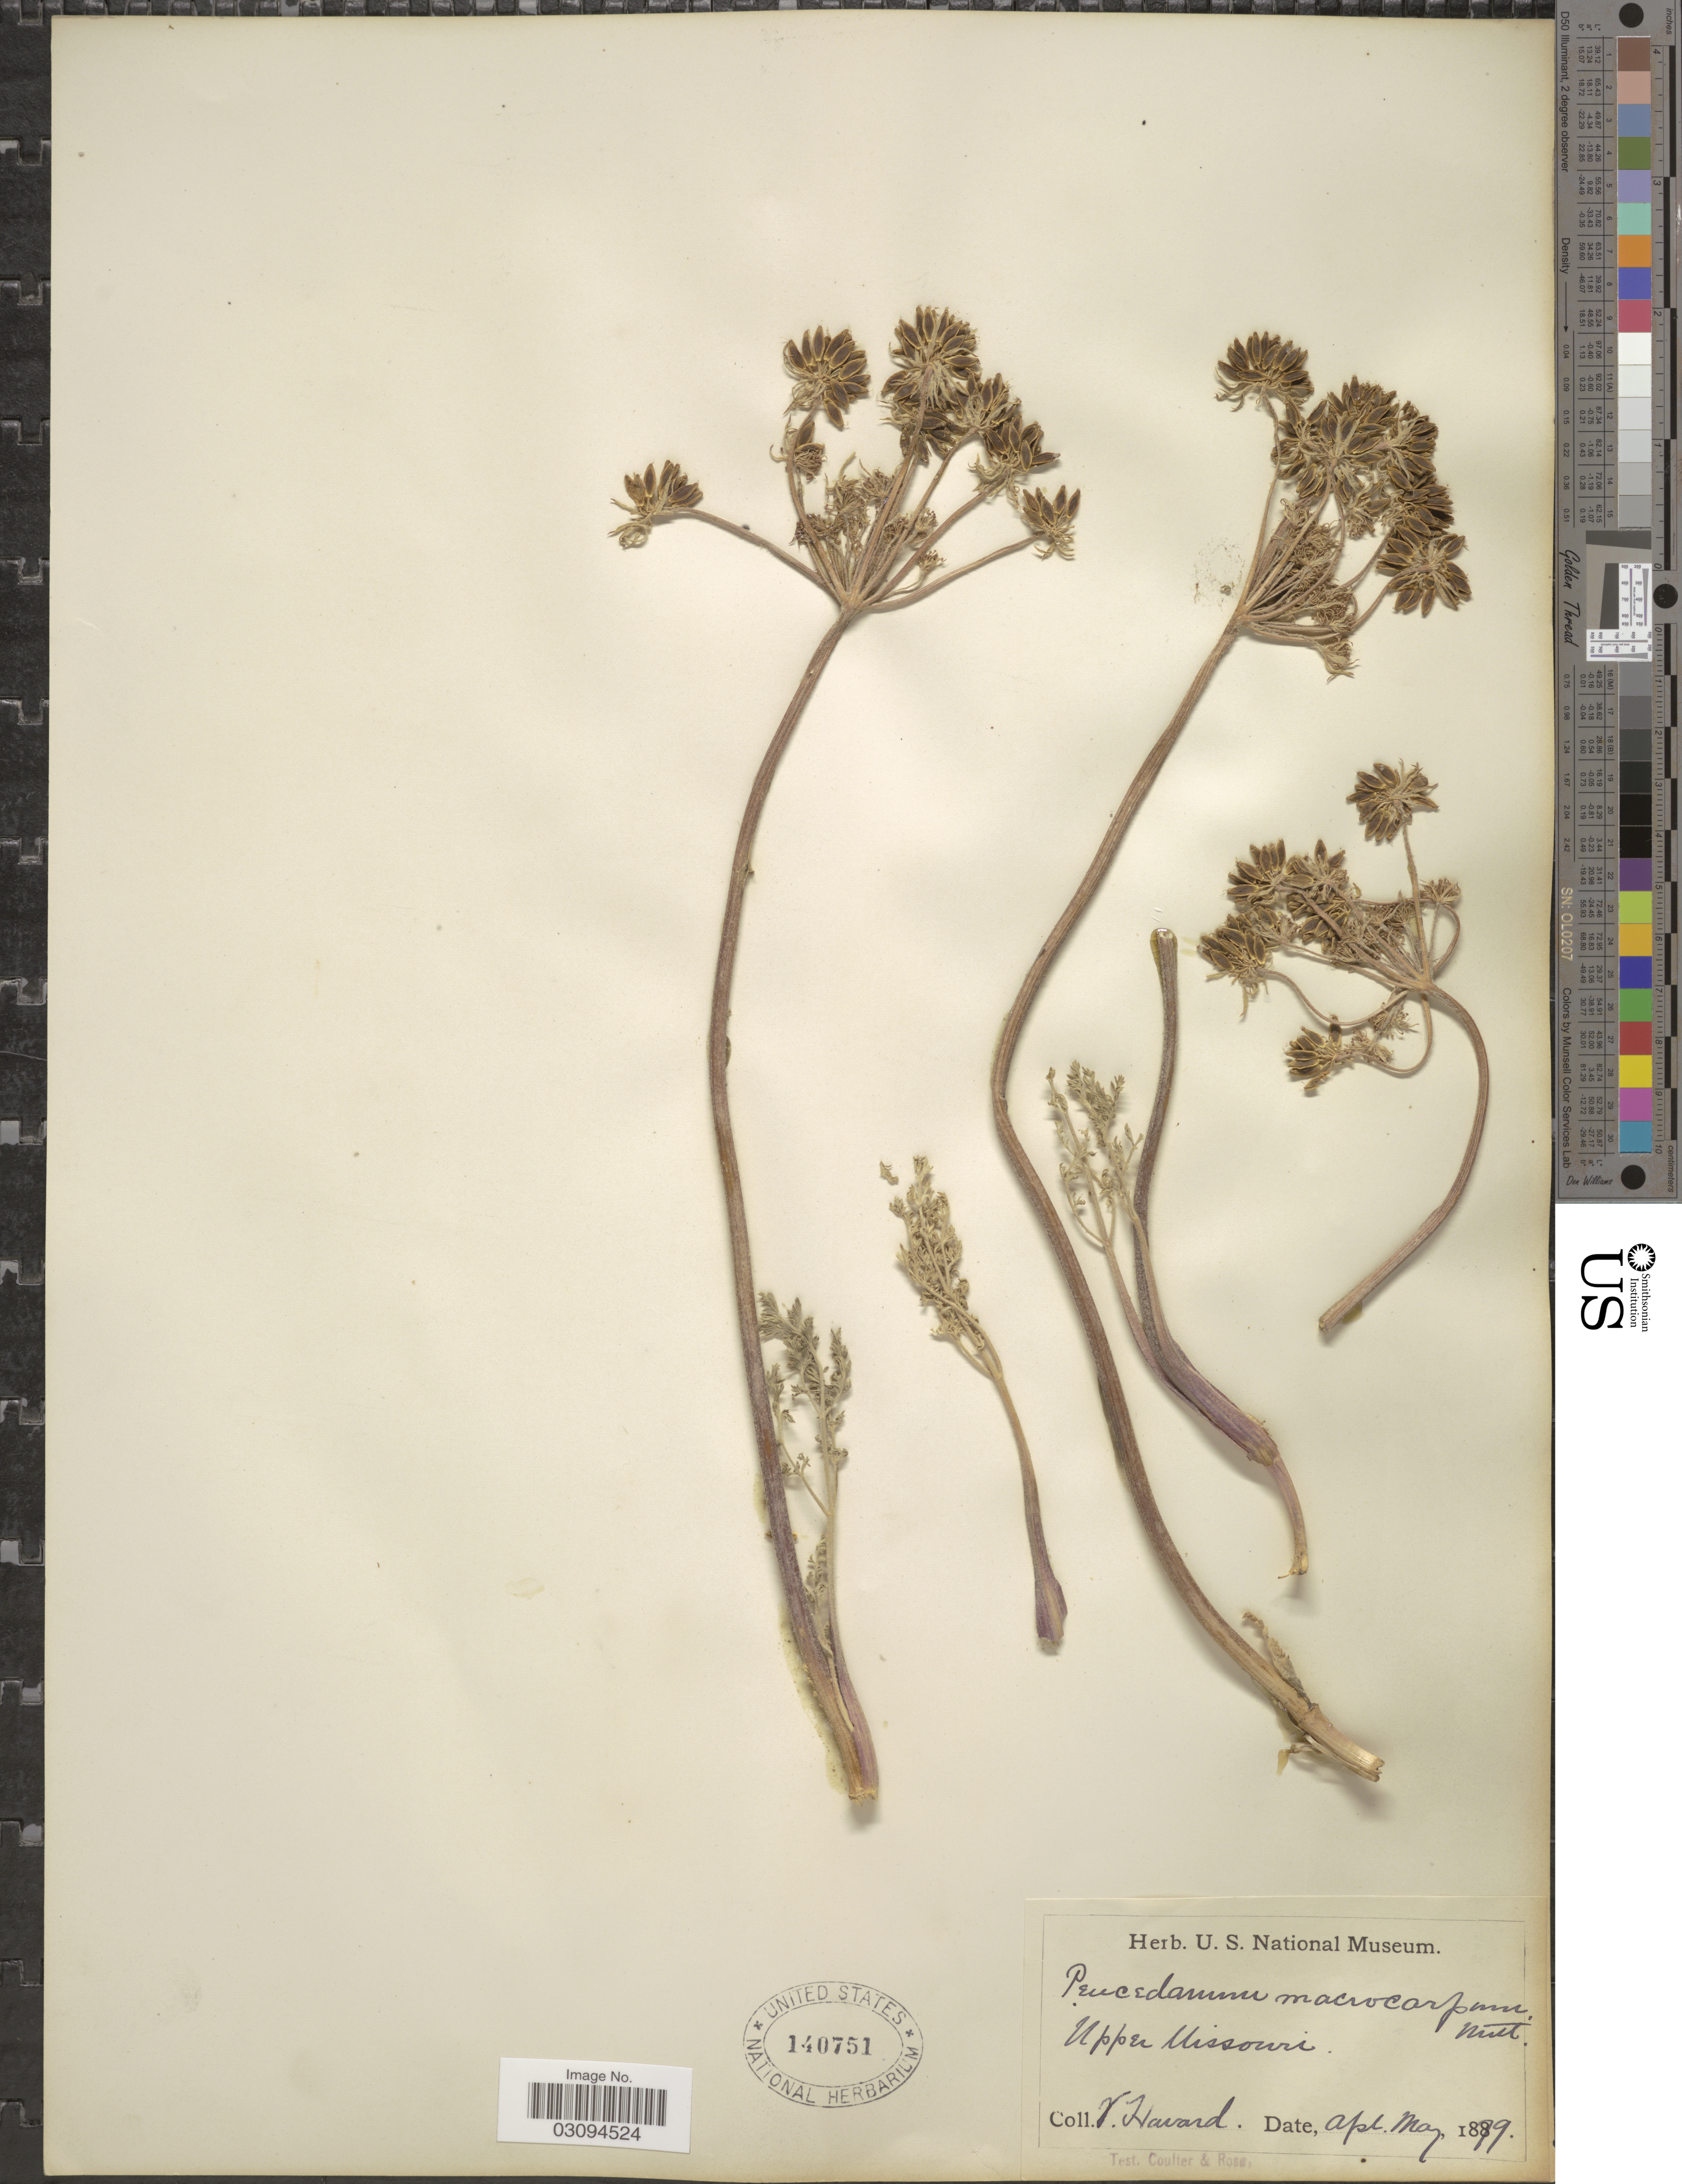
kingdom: Plantae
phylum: Tracheophyta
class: Magnoliopsida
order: Apiales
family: Apiaceae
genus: Lomatium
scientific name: Lomatium macrocarpum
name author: (Hook. et al.) J.M. Coult. & Rose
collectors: V. Havard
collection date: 1879-04/1879-05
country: United States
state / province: Missouri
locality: Upper Missouri.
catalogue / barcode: US 140751